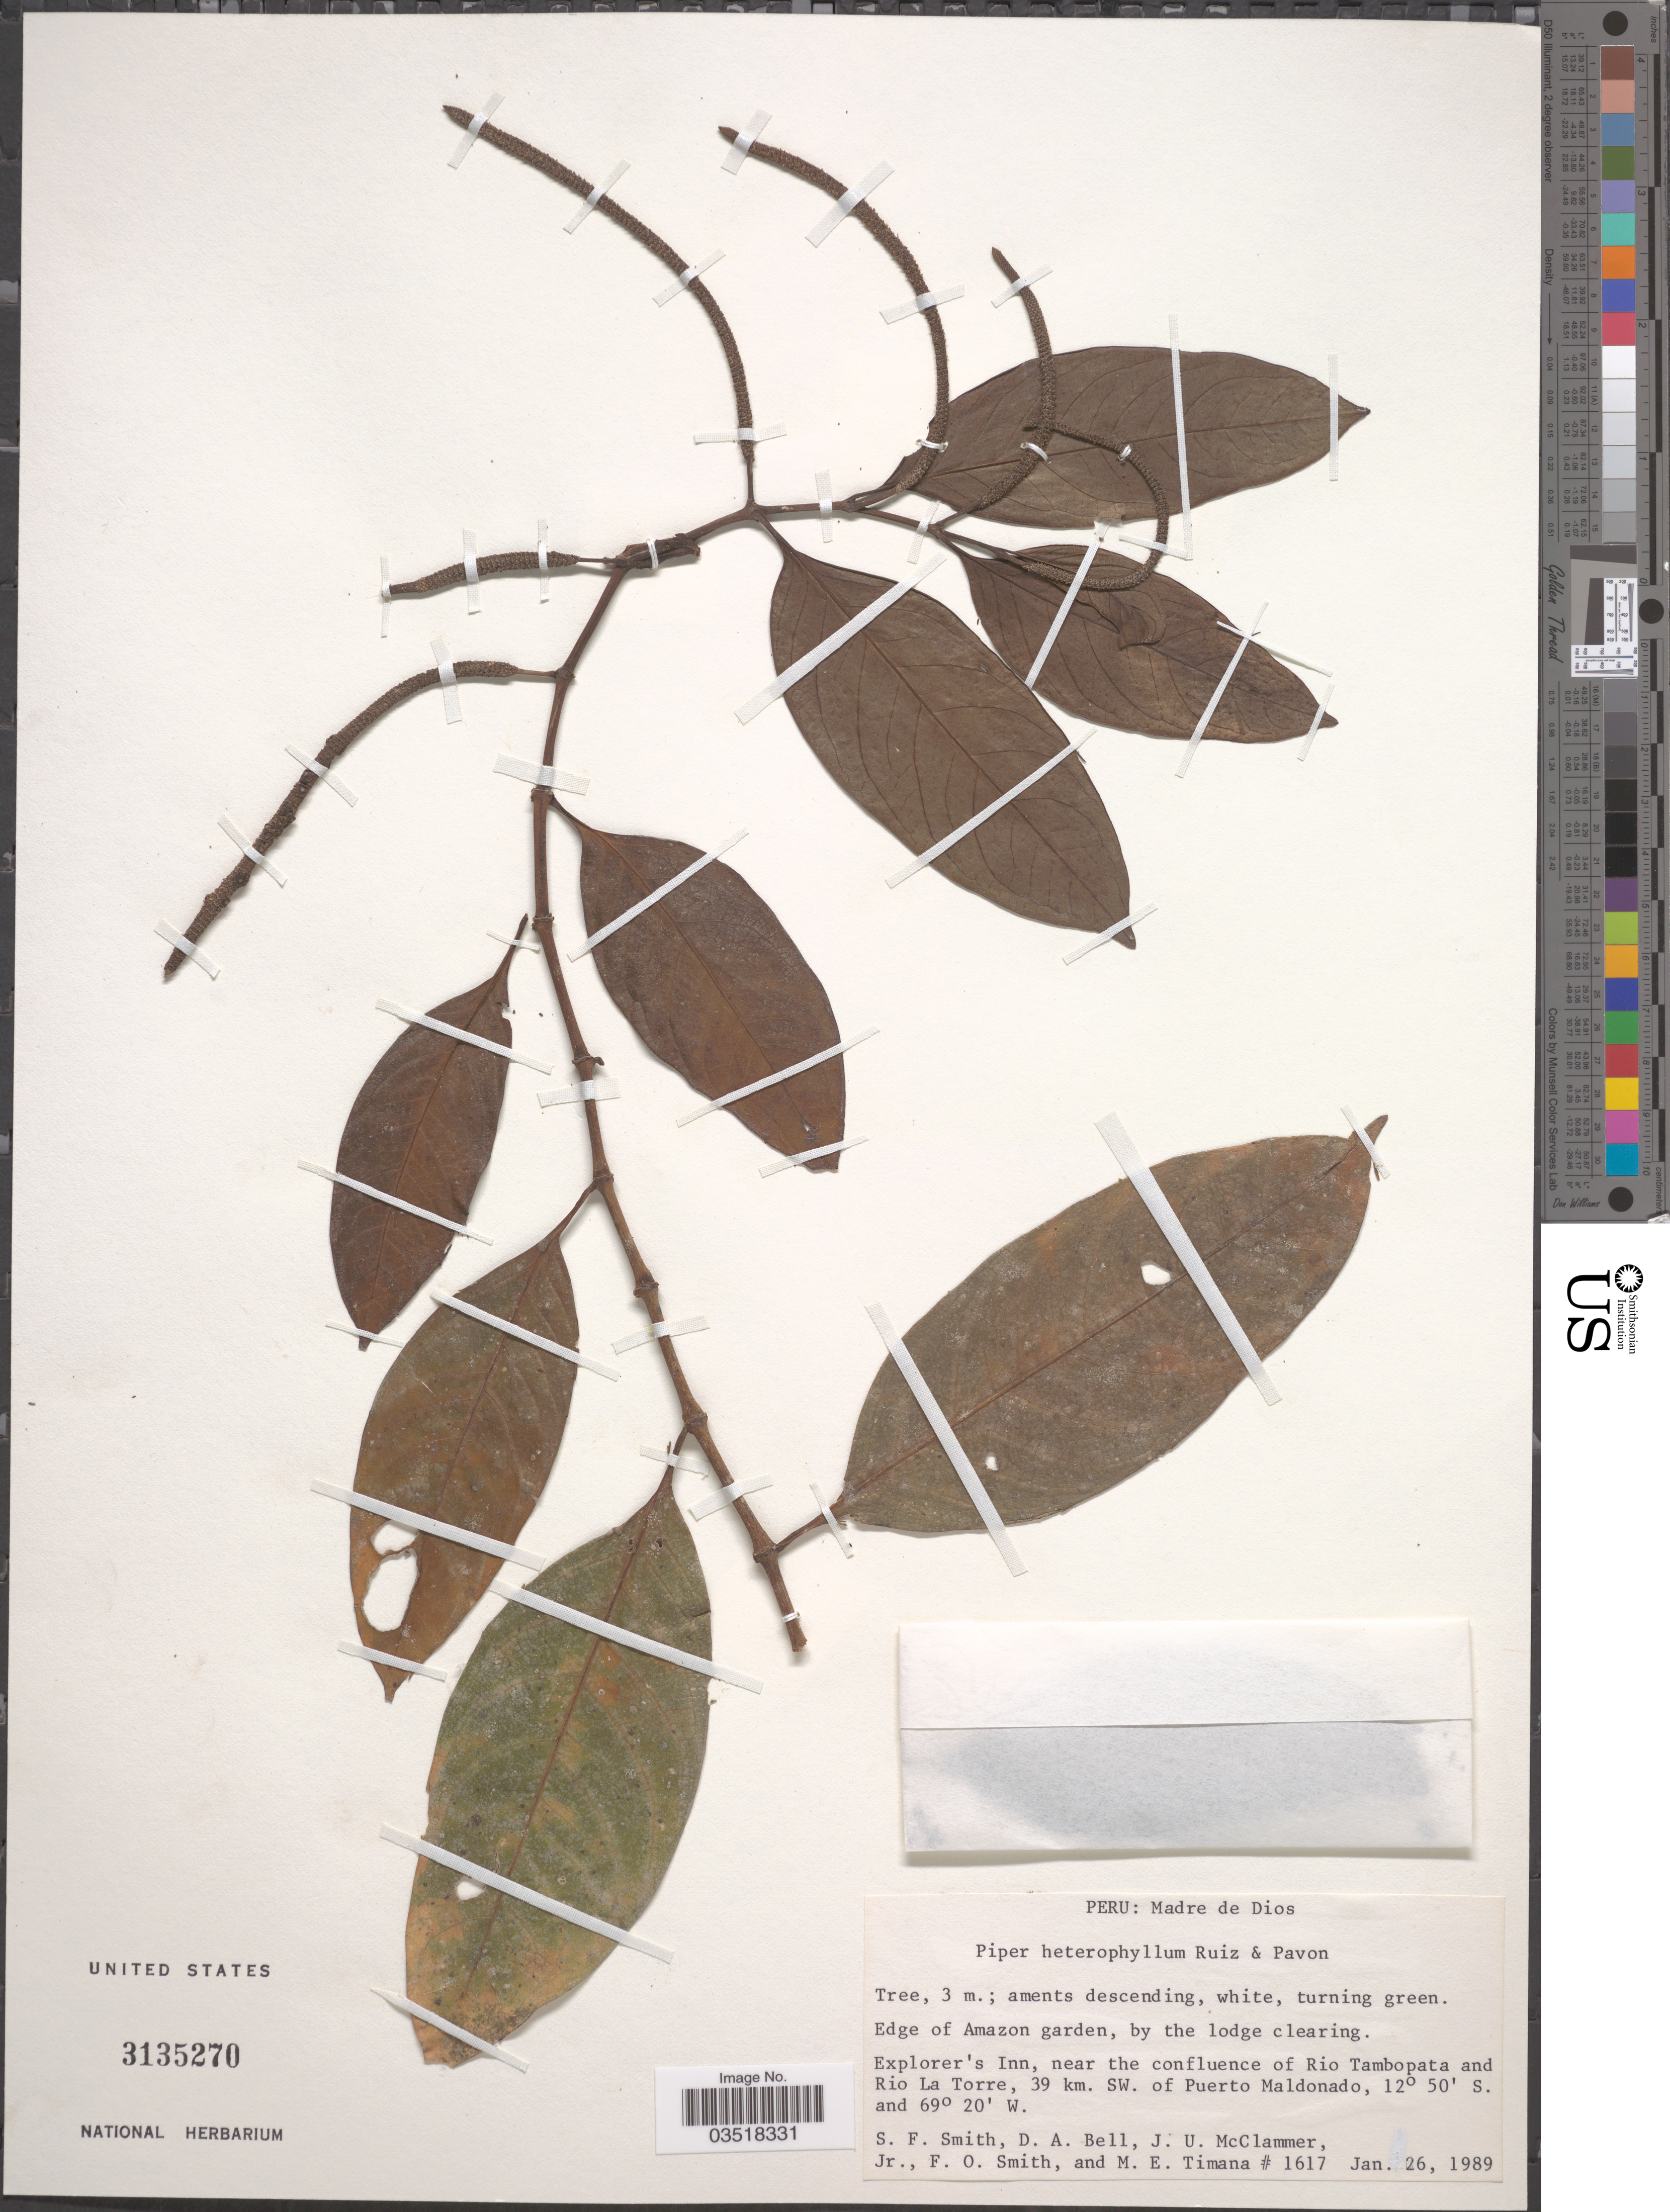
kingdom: Plantae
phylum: Tracheophyta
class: Magnoliopsida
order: Piperales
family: Piperaceae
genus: Piper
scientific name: Piper heterophyllum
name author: Ruiz & Pav.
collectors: S.F. Smith, D. A. Bell, J. McClammer Jr. & F. Smith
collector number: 1617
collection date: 1989-01-26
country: Peru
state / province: Madre de Dios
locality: Edge of Amazon garden, by the lodge clearing. Explorer's Inn, near the confluence of Rio Tambopata and Rio La Torre, 39 km. SW. of Puerto Maldonado.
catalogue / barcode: US 3135270